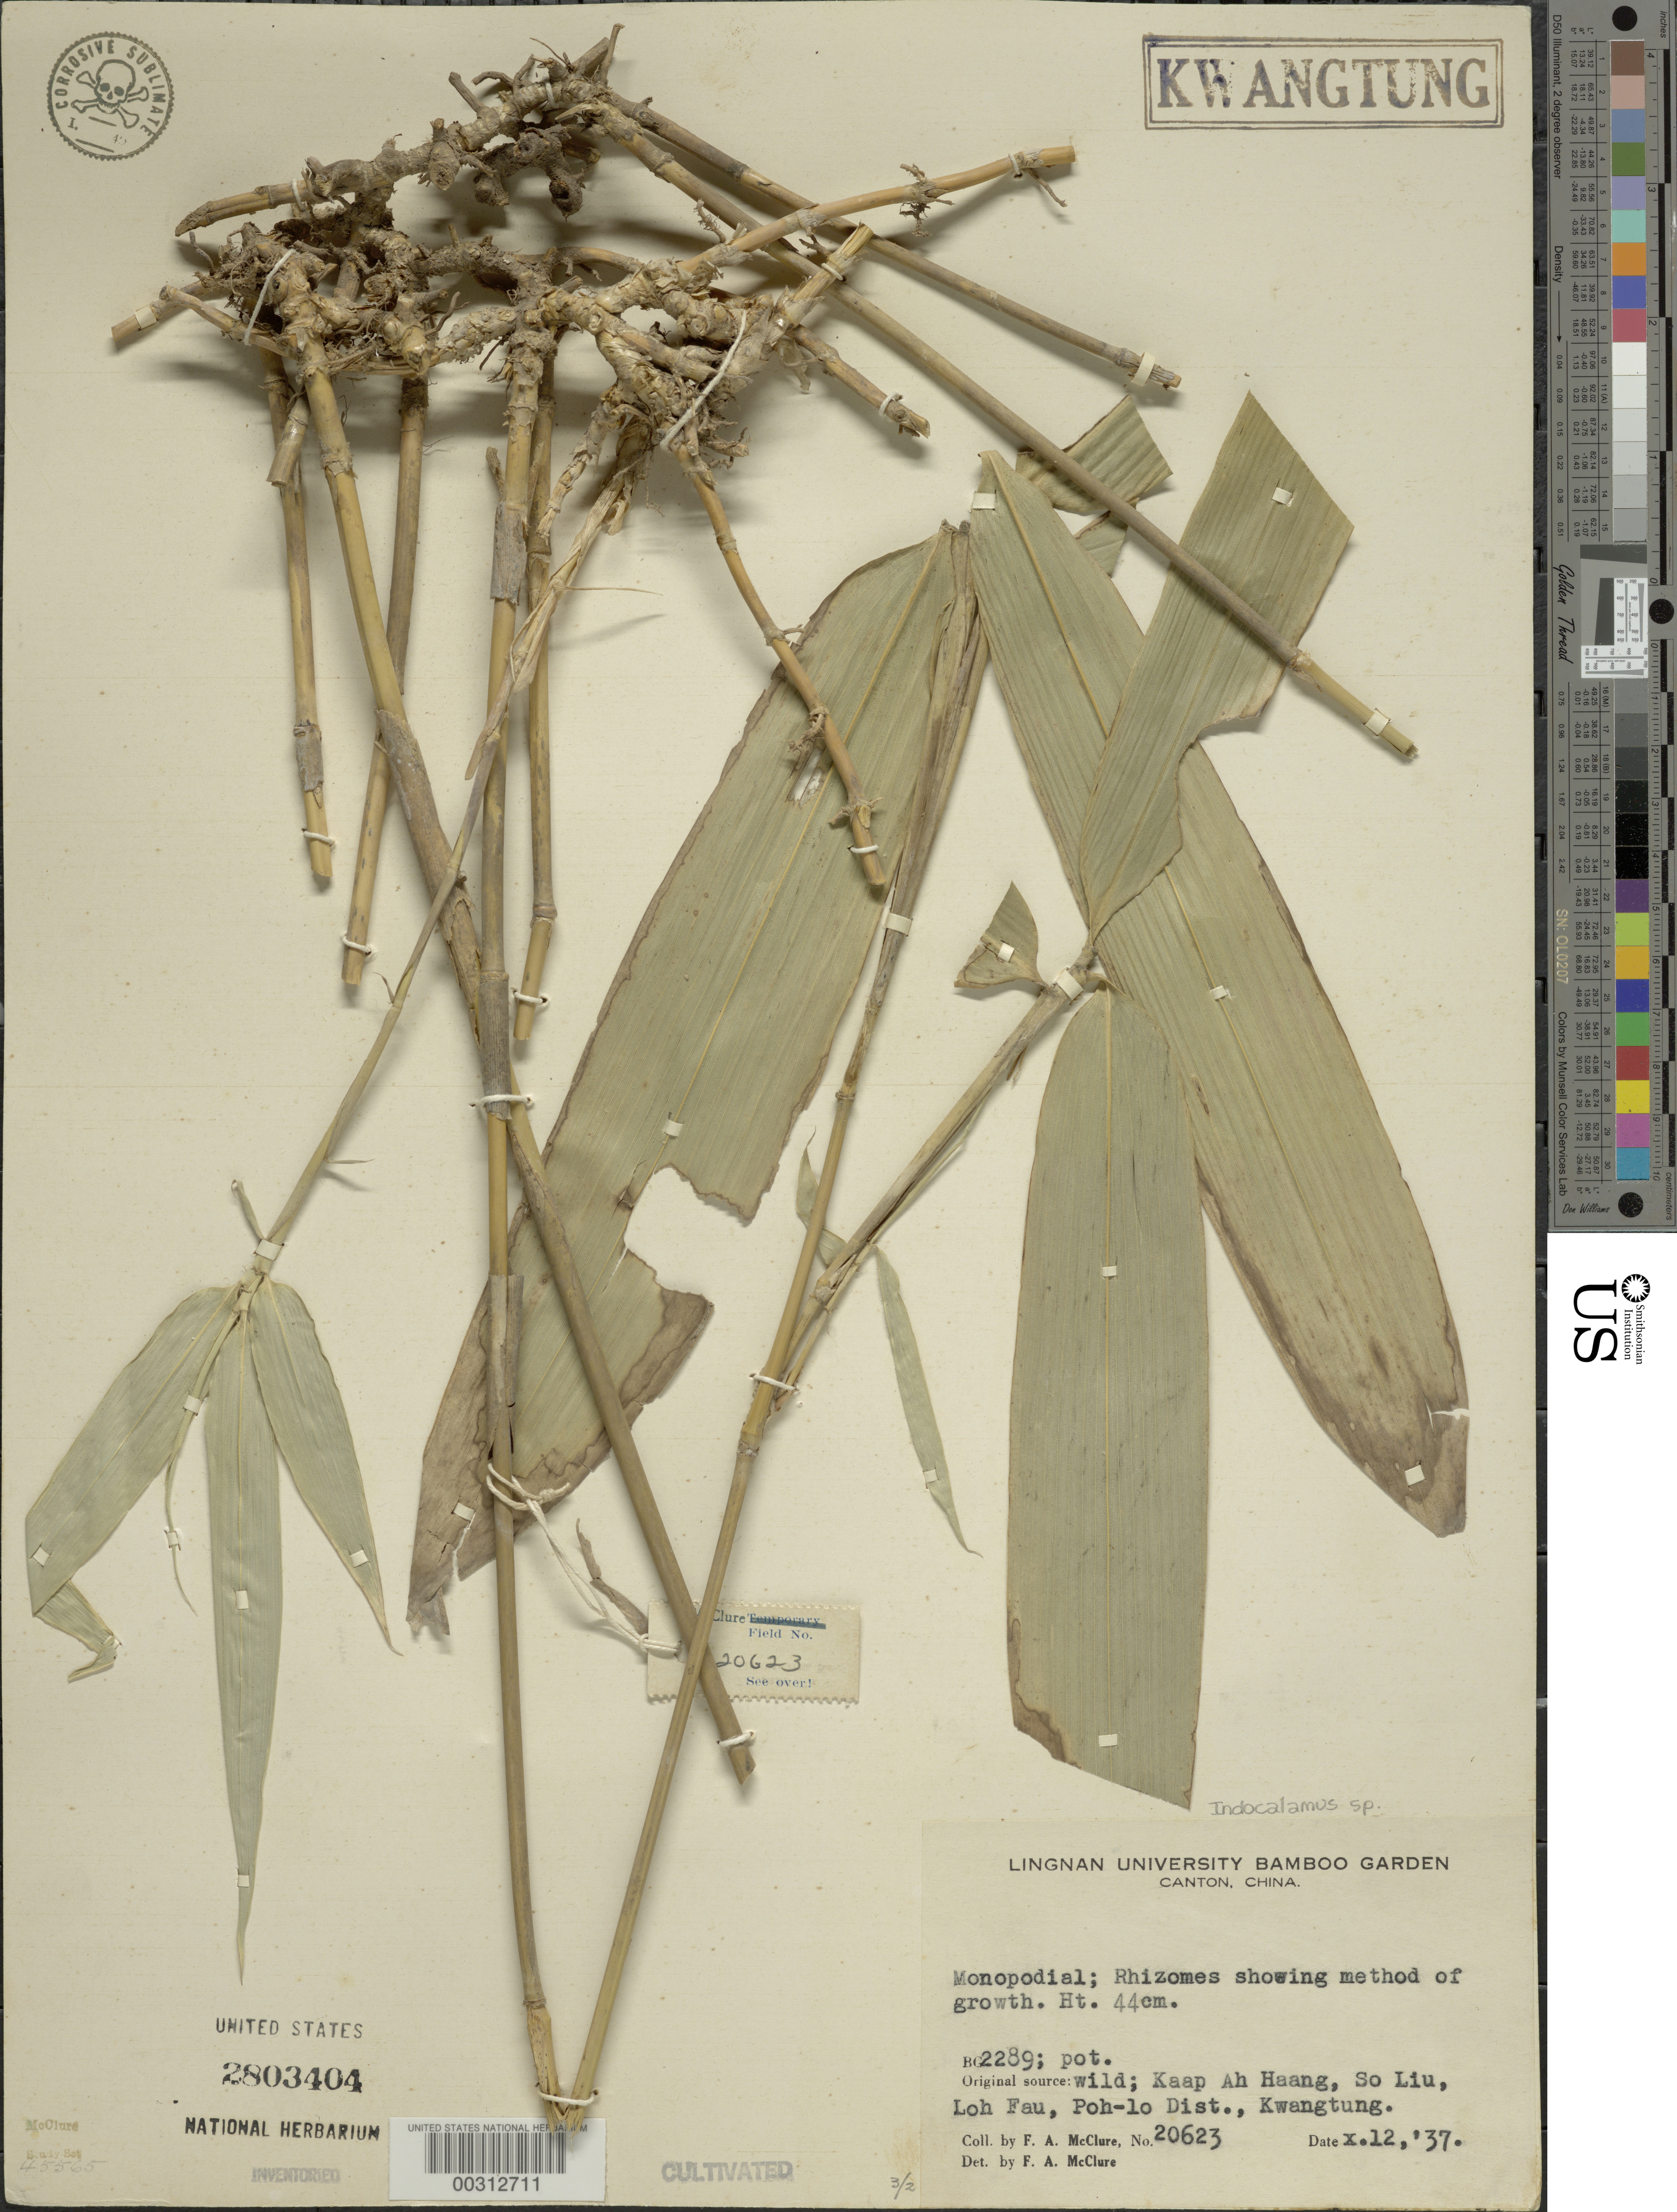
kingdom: Plantae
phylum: Tracheophyta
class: Liliopsida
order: Poales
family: Poaceae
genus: Indocalamus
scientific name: Indocalamus sp.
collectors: F. A. McClure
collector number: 20623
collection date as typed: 12 Oct 1937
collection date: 1937-10-12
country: China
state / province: Guangdong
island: Honam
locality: Lingnan univ. bg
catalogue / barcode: US 2803404